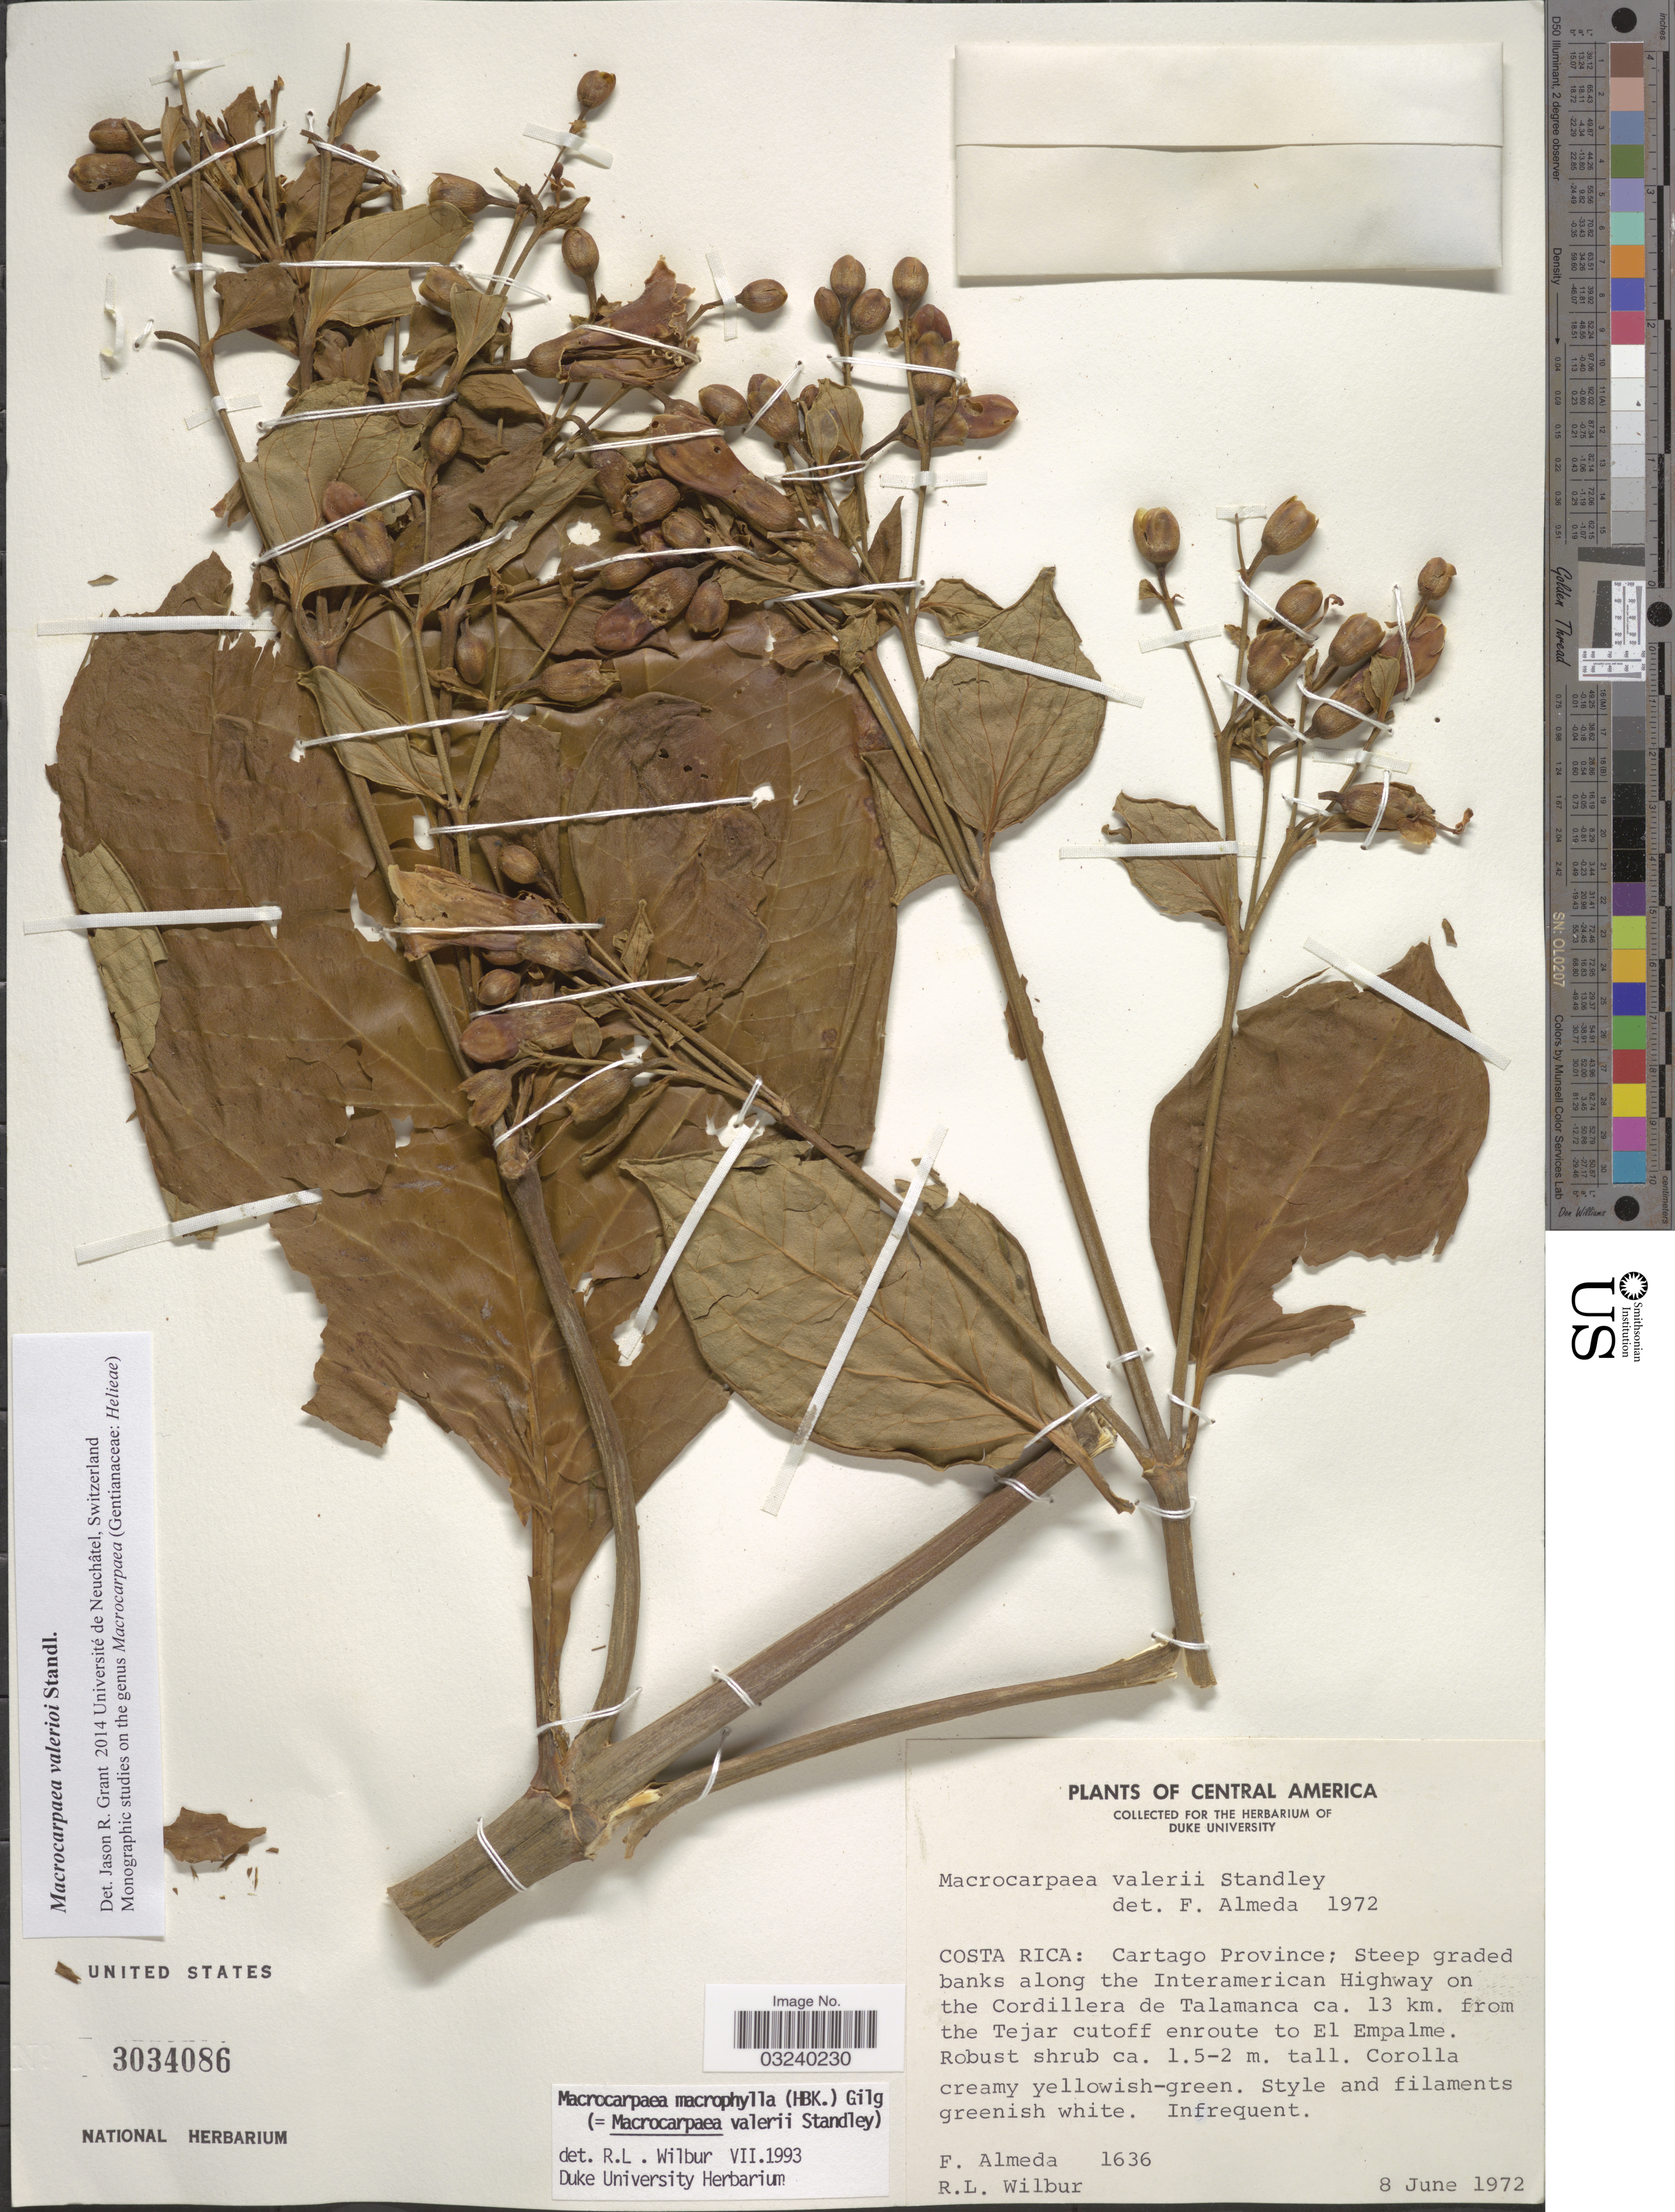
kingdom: Plantae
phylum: Tracheophyta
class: Magnoliopsida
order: Gentianales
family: Gentianaceae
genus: Macrocarpaea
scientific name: Macrocarpaea valerii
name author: Standl.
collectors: F. Almeda & R. L. Wilbur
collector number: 1636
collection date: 1972-06-08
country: Costa Rica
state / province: Cartago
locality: Steep graded banks along the Interamerican Highway on the Cordillera de Talamanca ca. 13 km. from the Tejar cutoff enroute to El Empalme.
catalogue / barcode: US 3034086